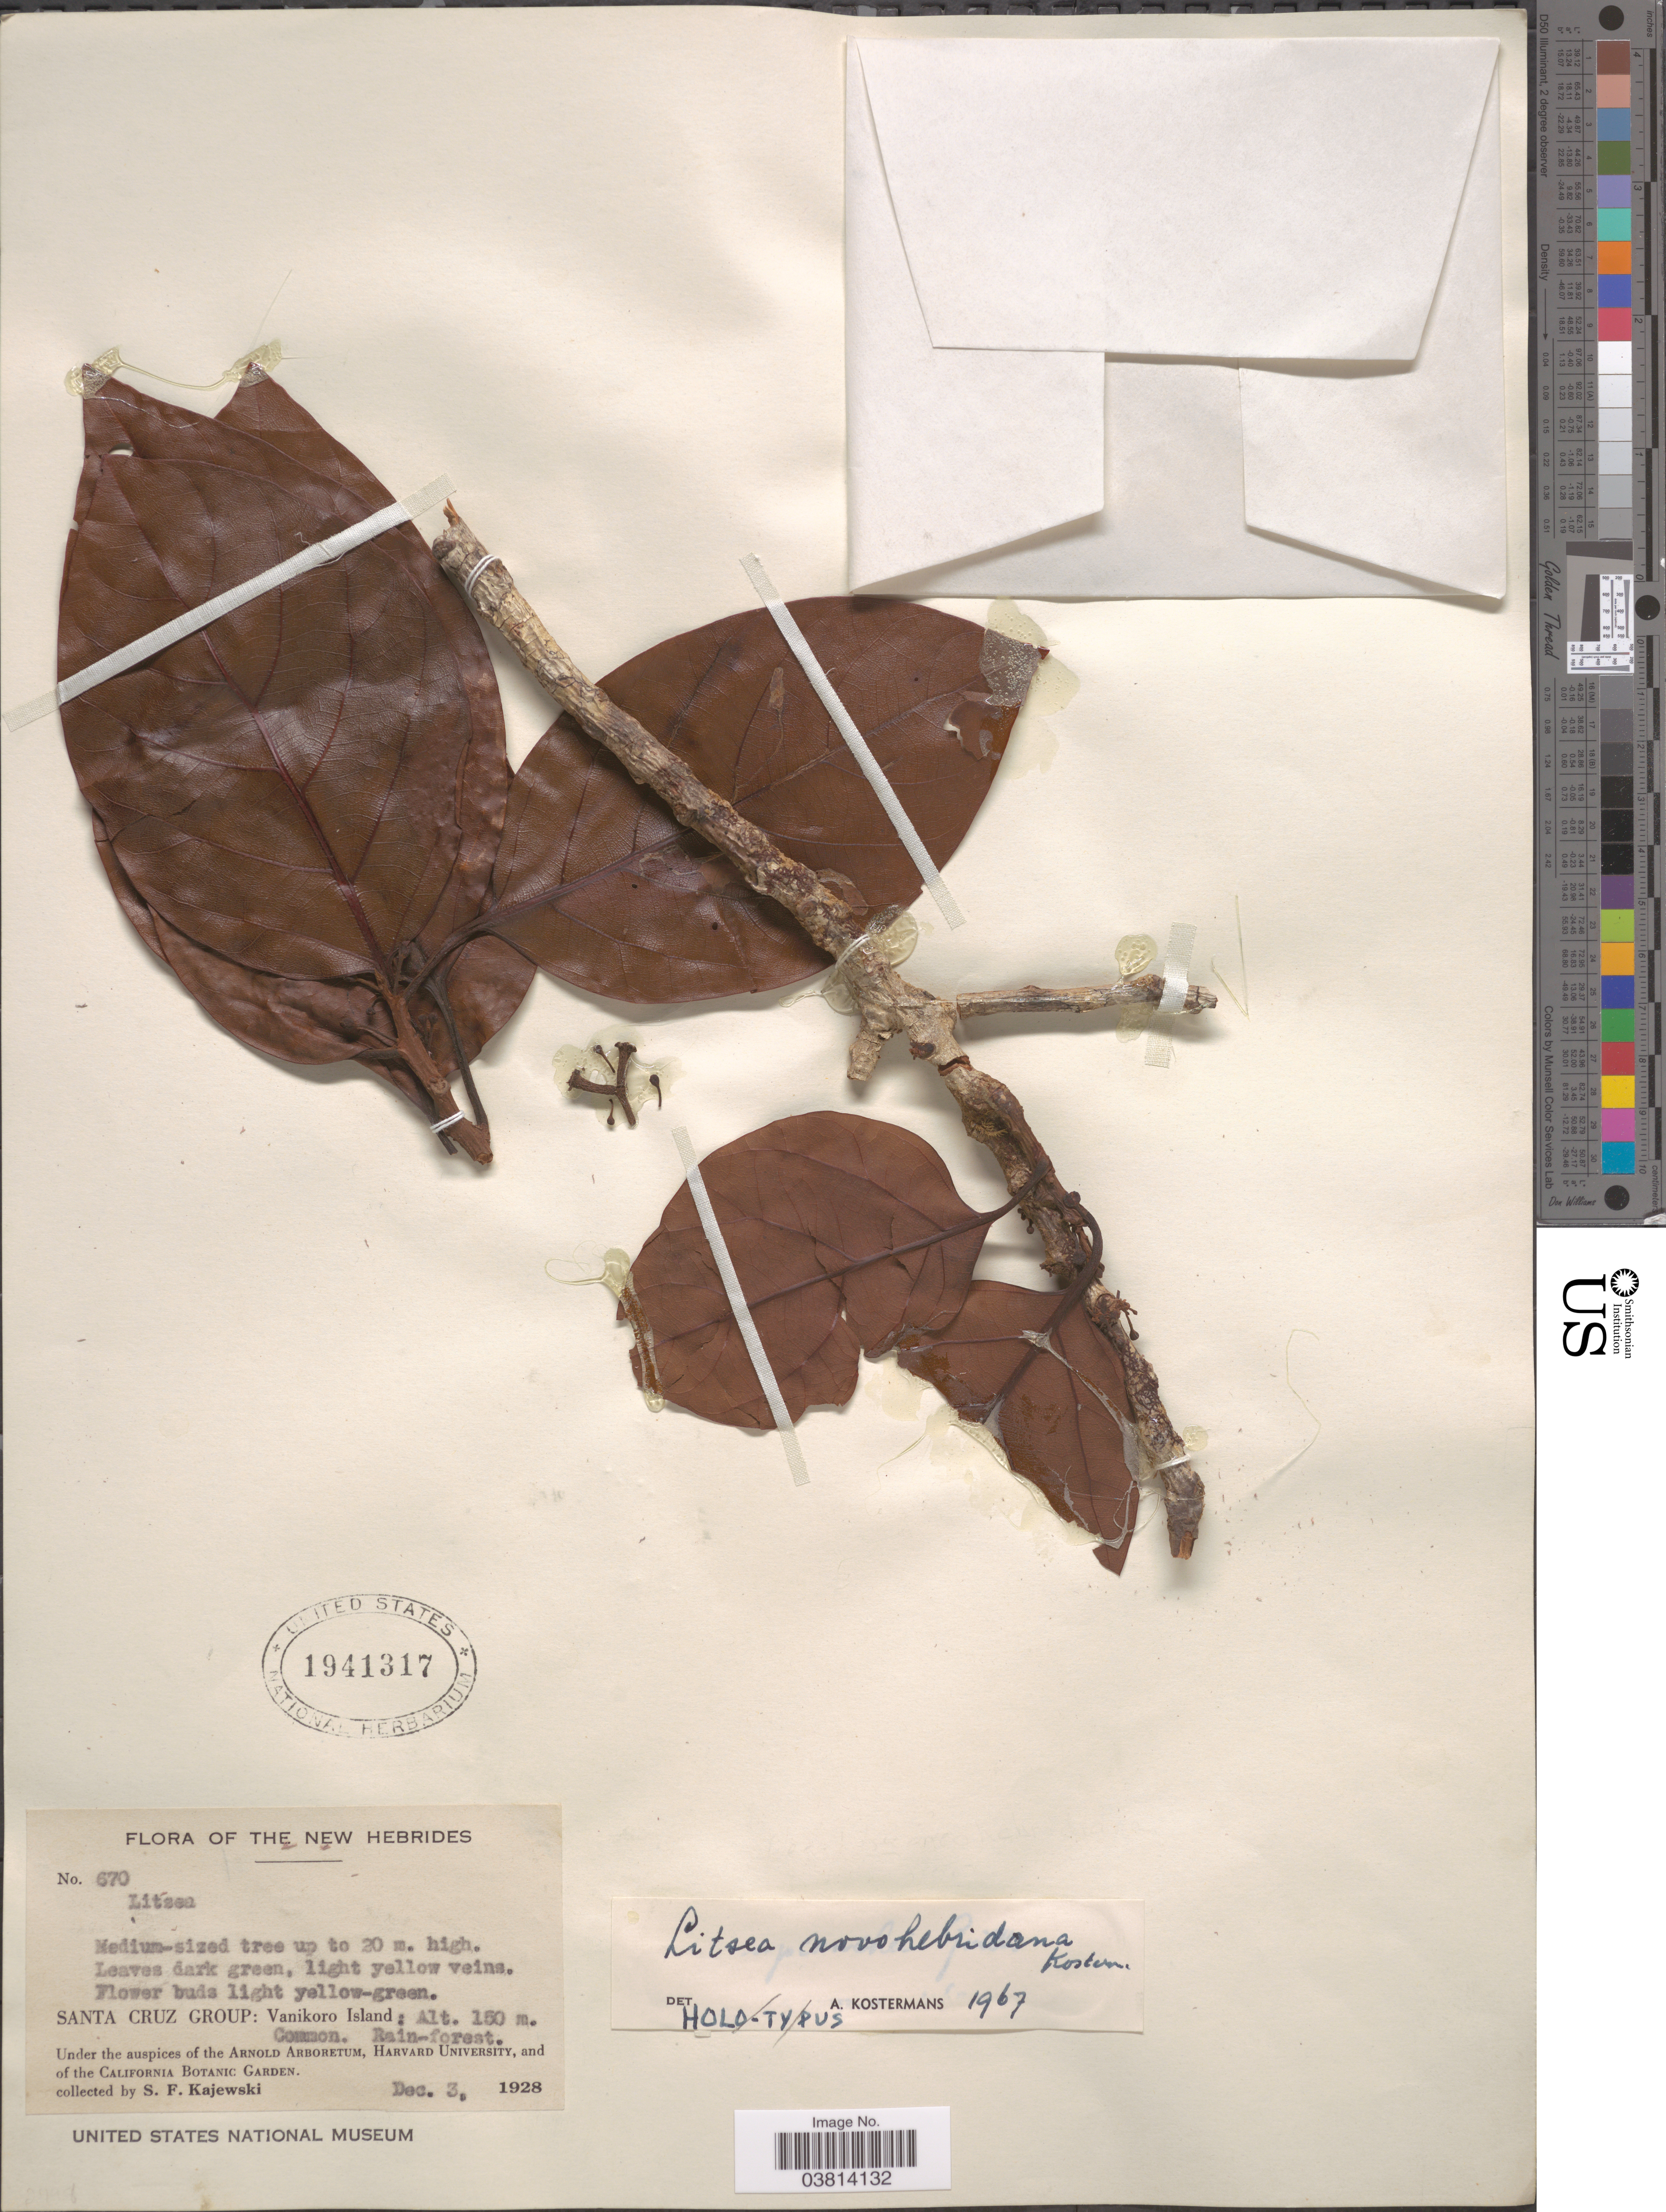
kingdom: Plantae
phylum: Tracheophyta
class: Magnoliopsida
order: Laurales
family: Lauraceae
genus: Litsea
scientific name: Litsea neohebridensis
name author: Kosterm.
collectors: S. Kajewski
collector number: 670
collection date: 1928-12-03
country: Solomon Islands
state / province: Santa Cruz Is.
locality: The New Hebrides. Santa Cruz Group: Vanikoro Island.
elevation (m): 150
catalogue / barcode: US 1941317